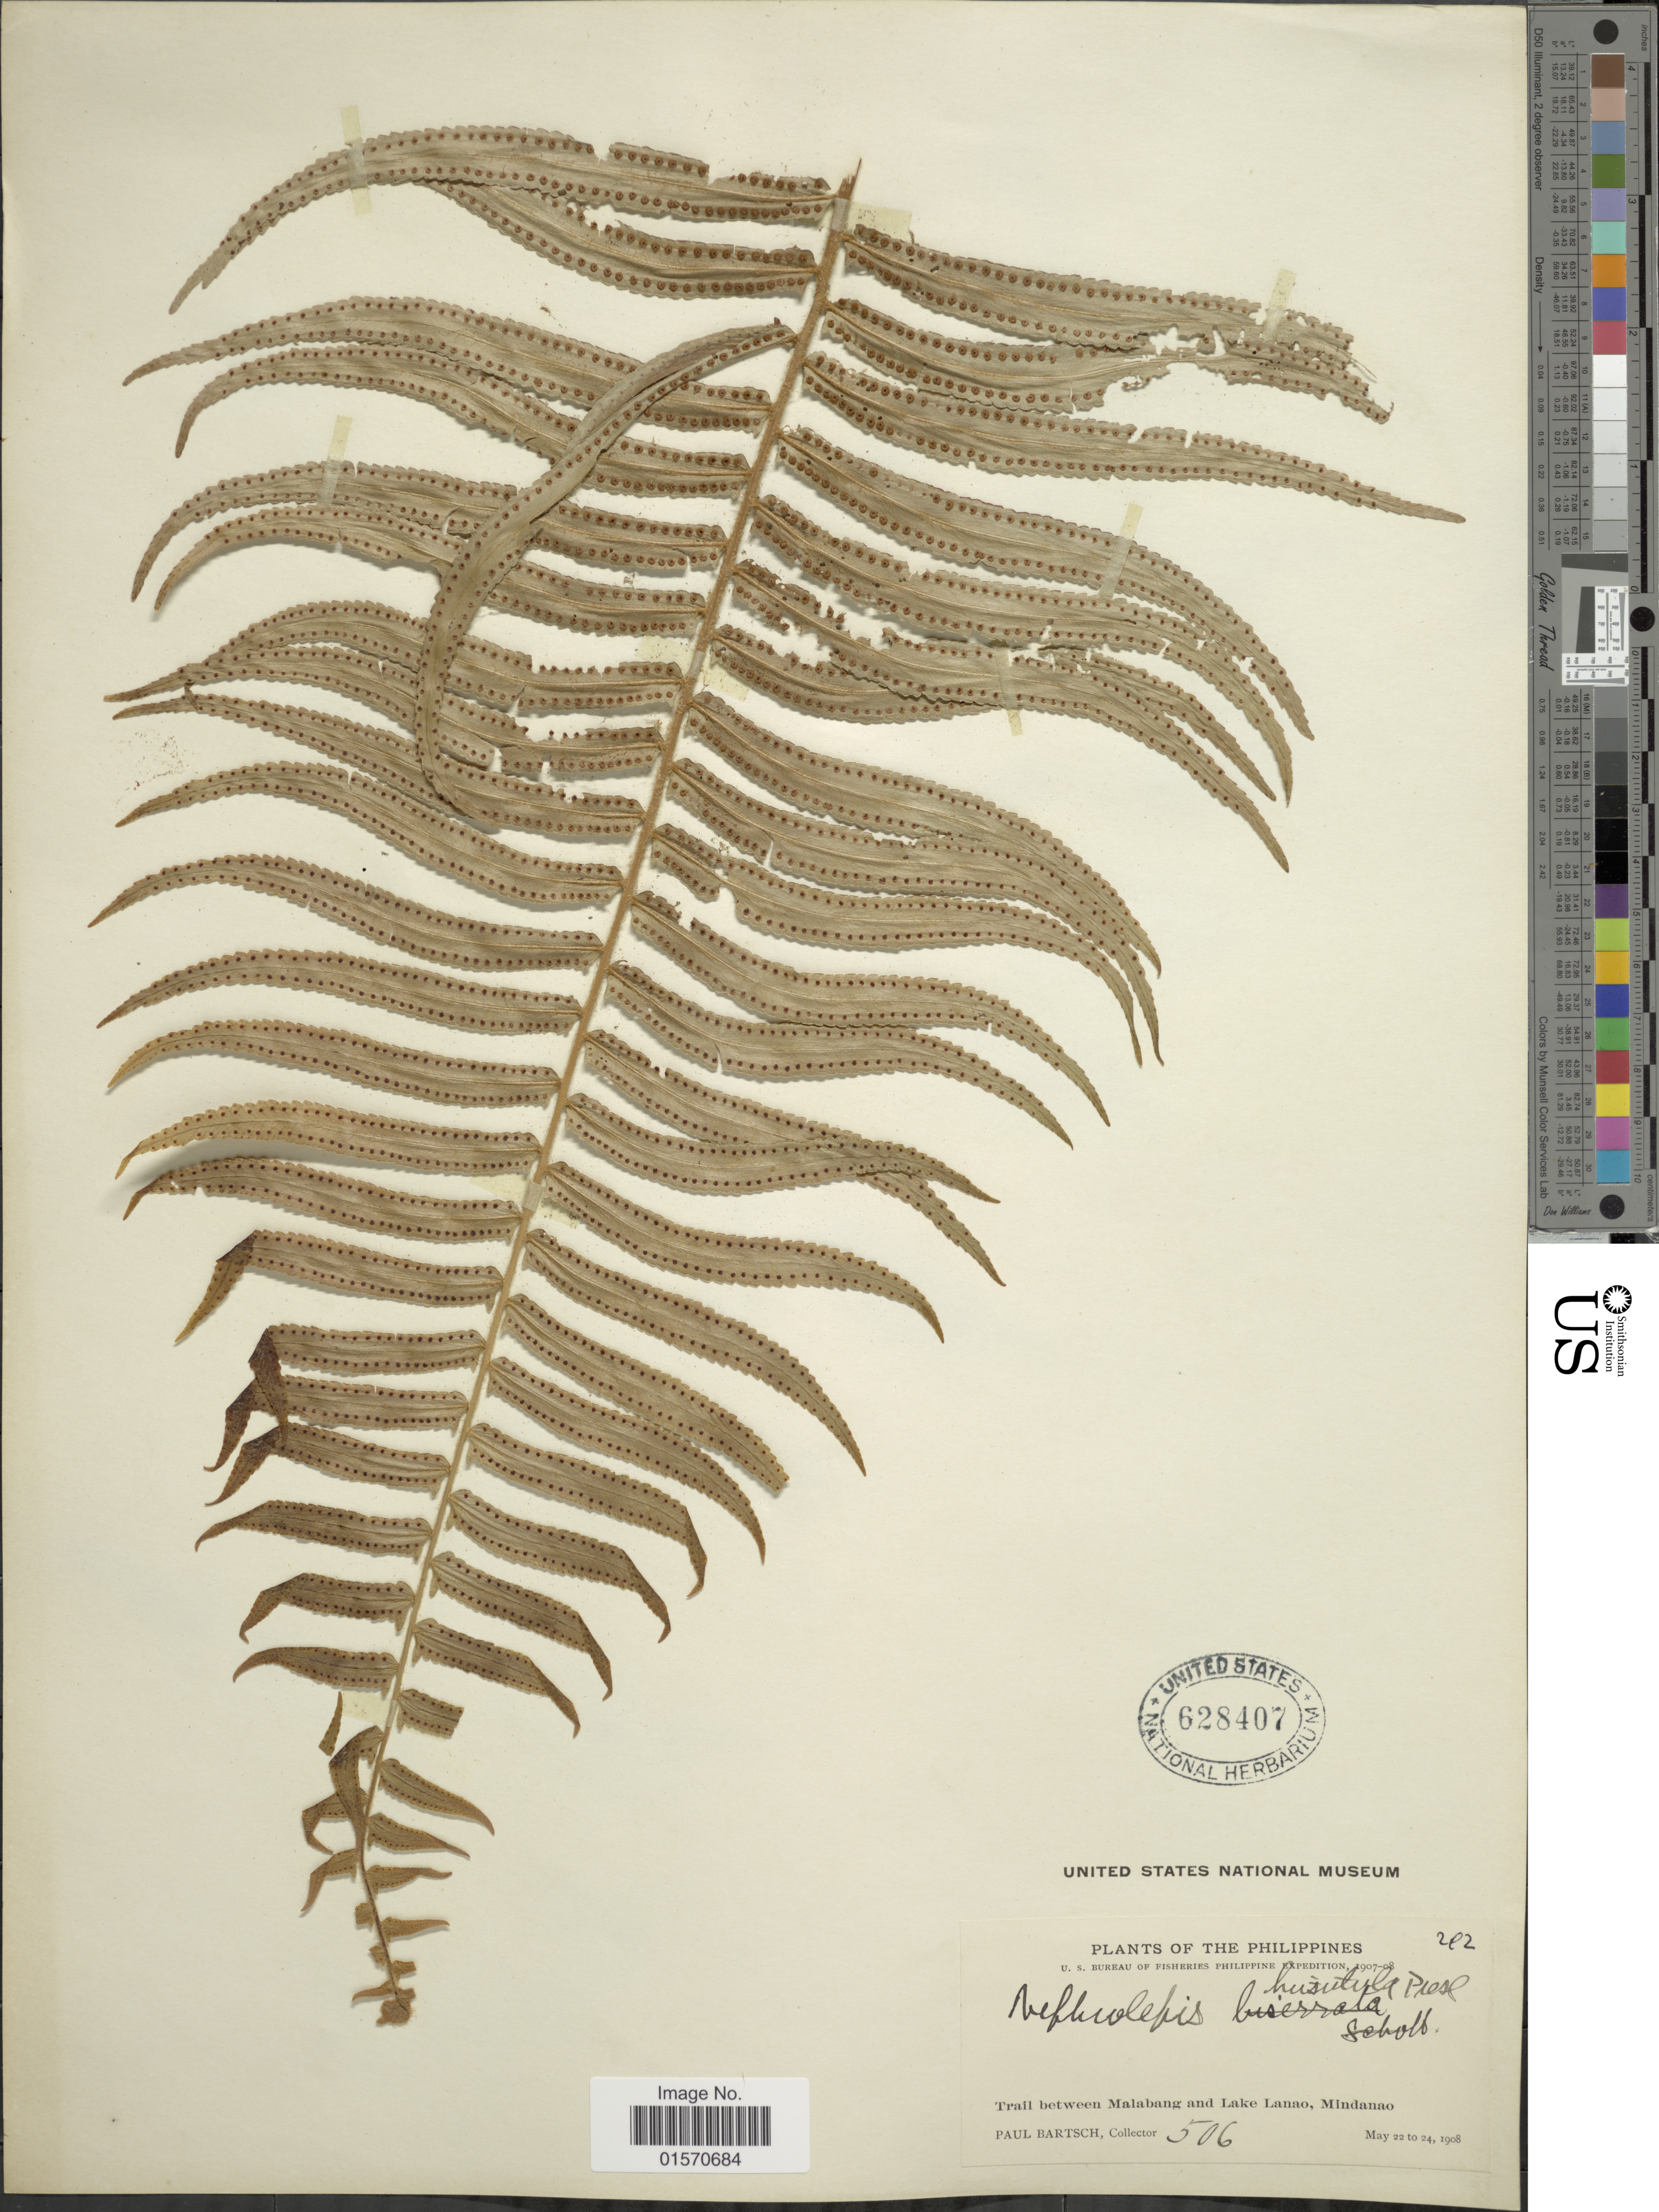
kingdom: Plantae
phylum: Tracheophyta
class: Polypodiopsida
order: Polypodiales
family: Nephrolepidaceae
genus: Nephrolepis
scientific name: Nephrolepis multiflora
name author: (Roxb.) F.M. Jarrett ex C.V. Morton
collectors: P. Bartsch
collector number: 506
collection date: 1908-05-22/1908-05-24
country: Philippines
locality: Trail between Malabang and Lake Lanao, Mindanao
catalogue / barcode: US 628407